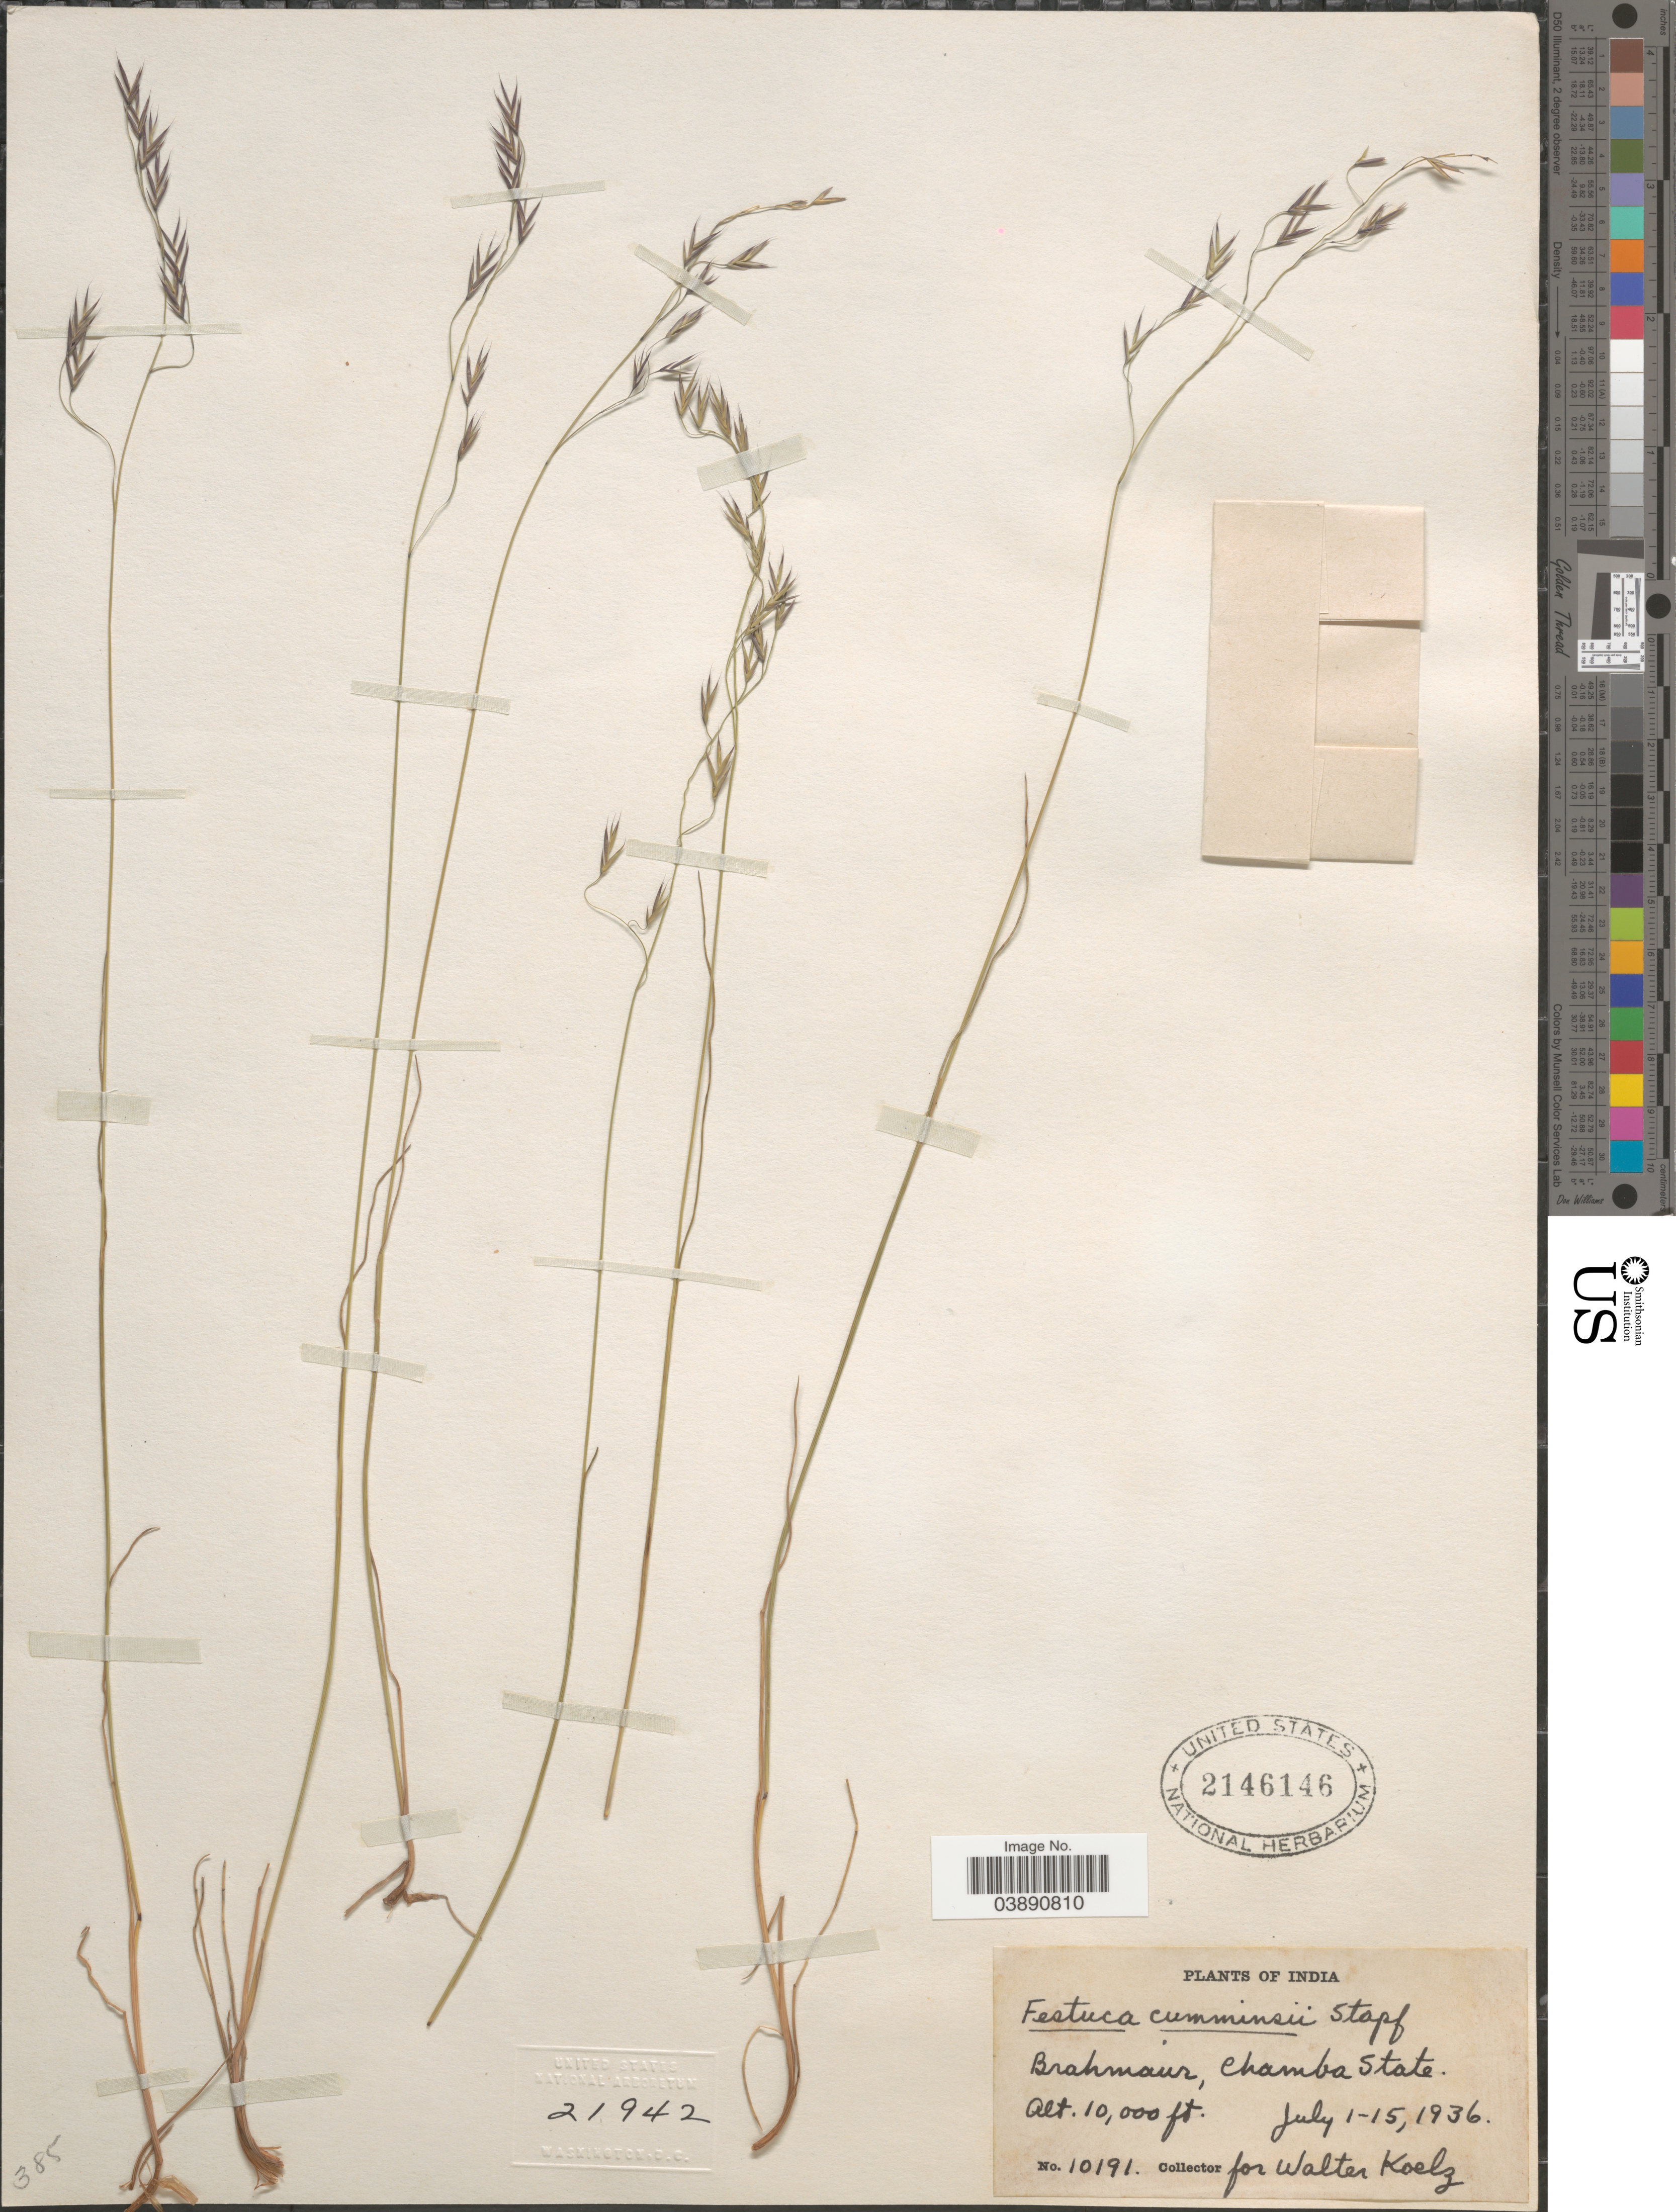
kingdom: Plantae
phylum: Tracheophyta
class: Liliopsida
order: Poales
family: Poaceae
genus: Festuca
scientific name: Festuca cumminsii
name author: Stapf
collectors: W. N. Koelz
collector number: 10191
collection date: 1936-07-01/1936-07-15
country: India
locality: Brahmaur, Chamba State.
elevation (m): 3048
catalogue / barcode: US 2146146